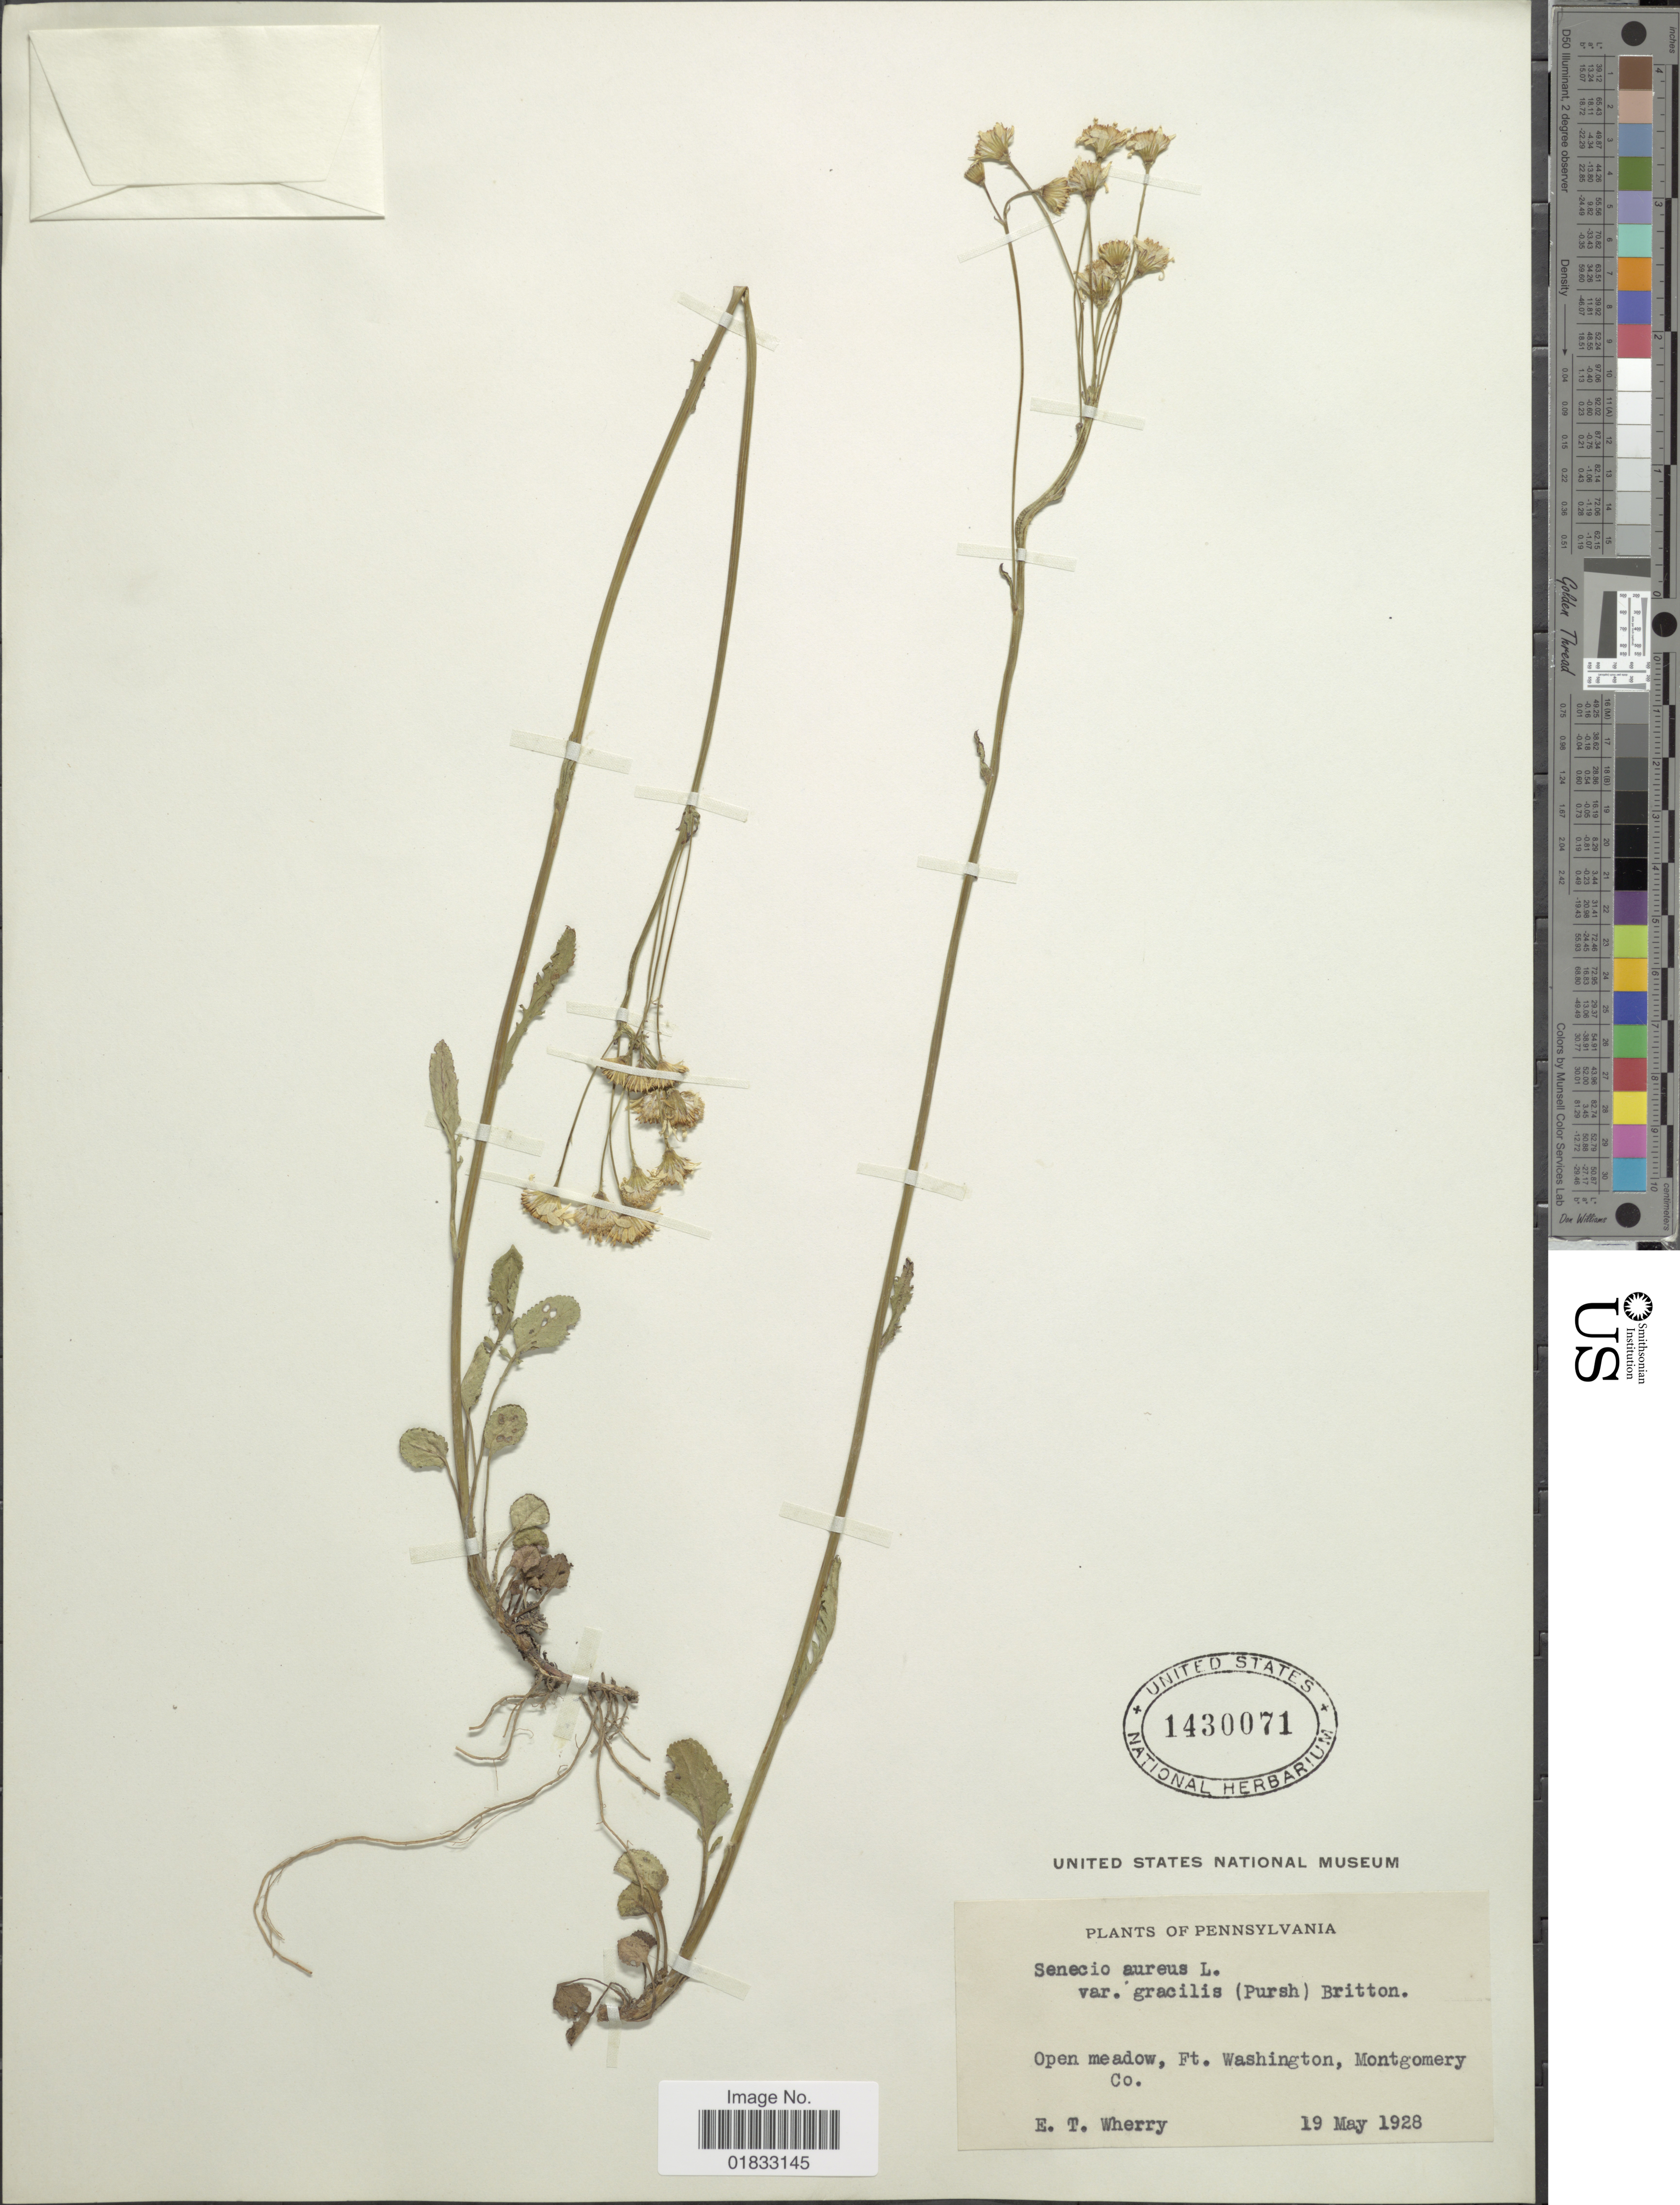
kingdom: Plantae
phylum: Tracheophyta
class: Magnoliopsida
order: Asterales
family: Asteraceae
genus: Packera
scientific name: Packera aurea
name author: (L.) Á. Löve & D. Löve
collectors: E. T. Wherry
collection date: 1928-05-19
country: United States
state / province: Pennsylvania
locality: Ft. Washington, Montgomery Co.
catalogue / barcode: US 1430071